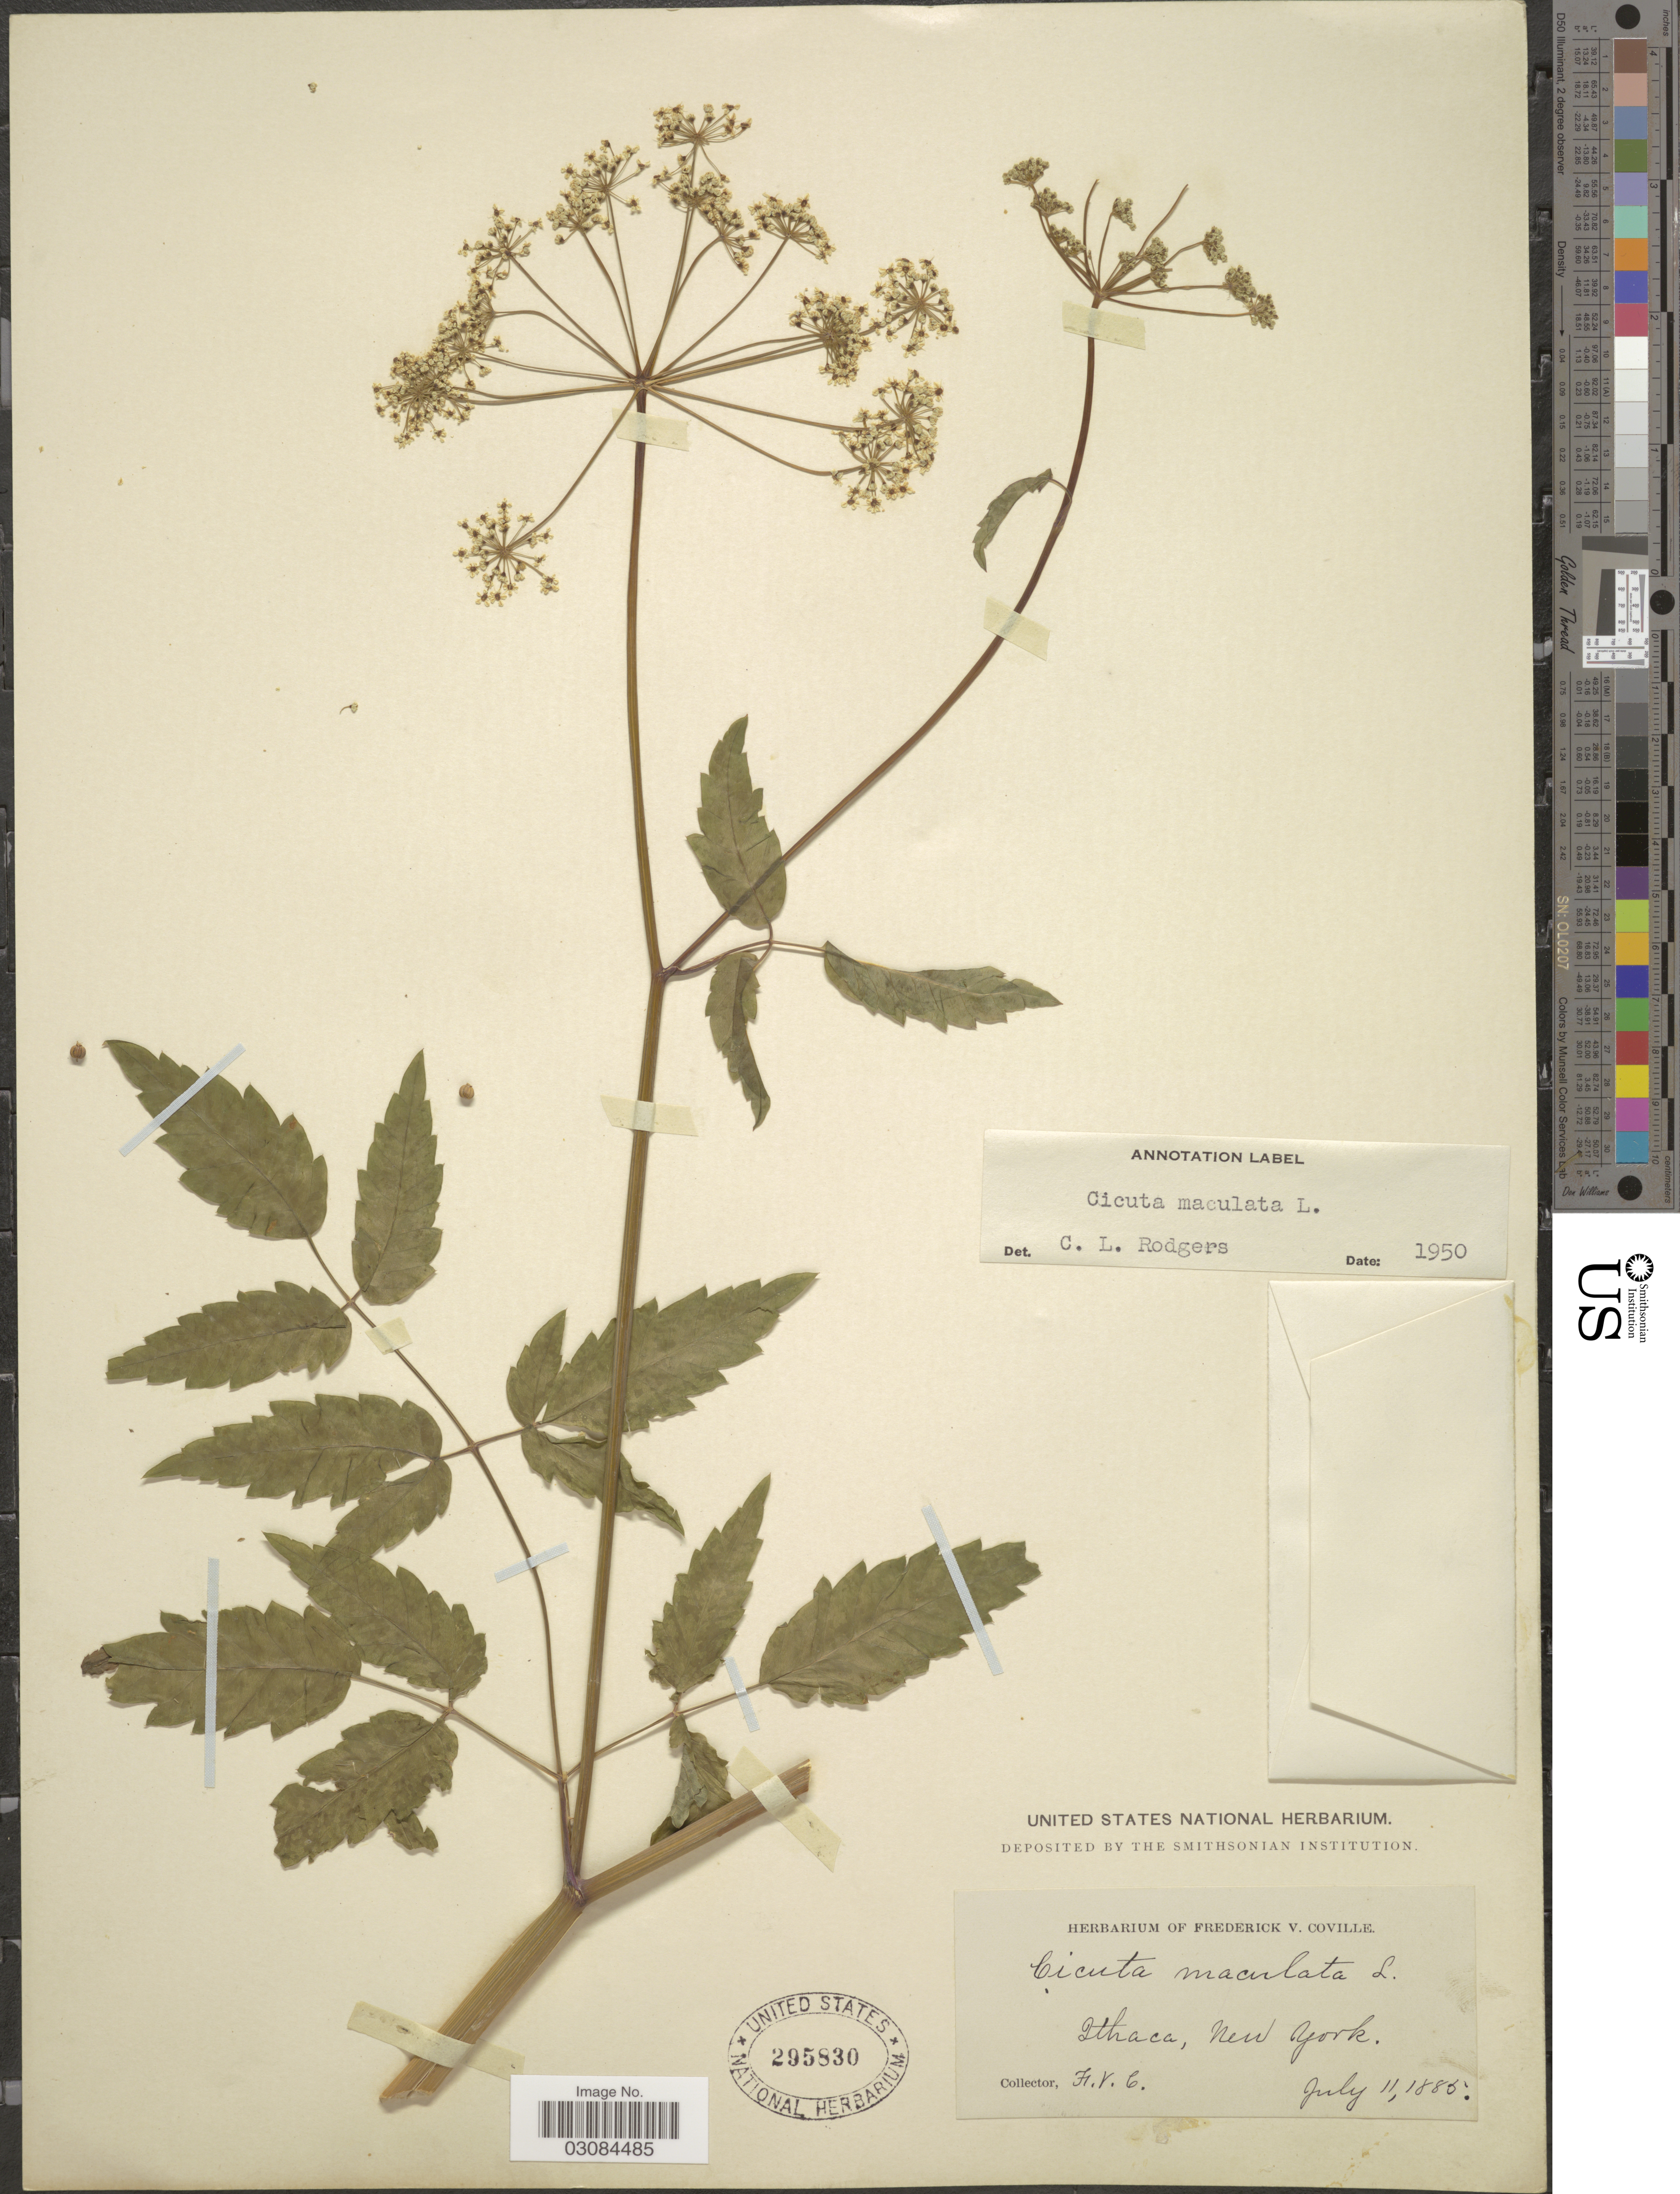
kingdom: Plantae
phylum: Tracheophyta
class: Magnoliopsida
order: Apiales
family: Apiaceae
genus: Cicuta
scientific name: Cicuta maculata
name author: L.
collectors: F. V. Coville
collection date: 1885-07-11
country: United States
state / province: New York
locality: Ithaca.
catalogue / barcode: US 295830